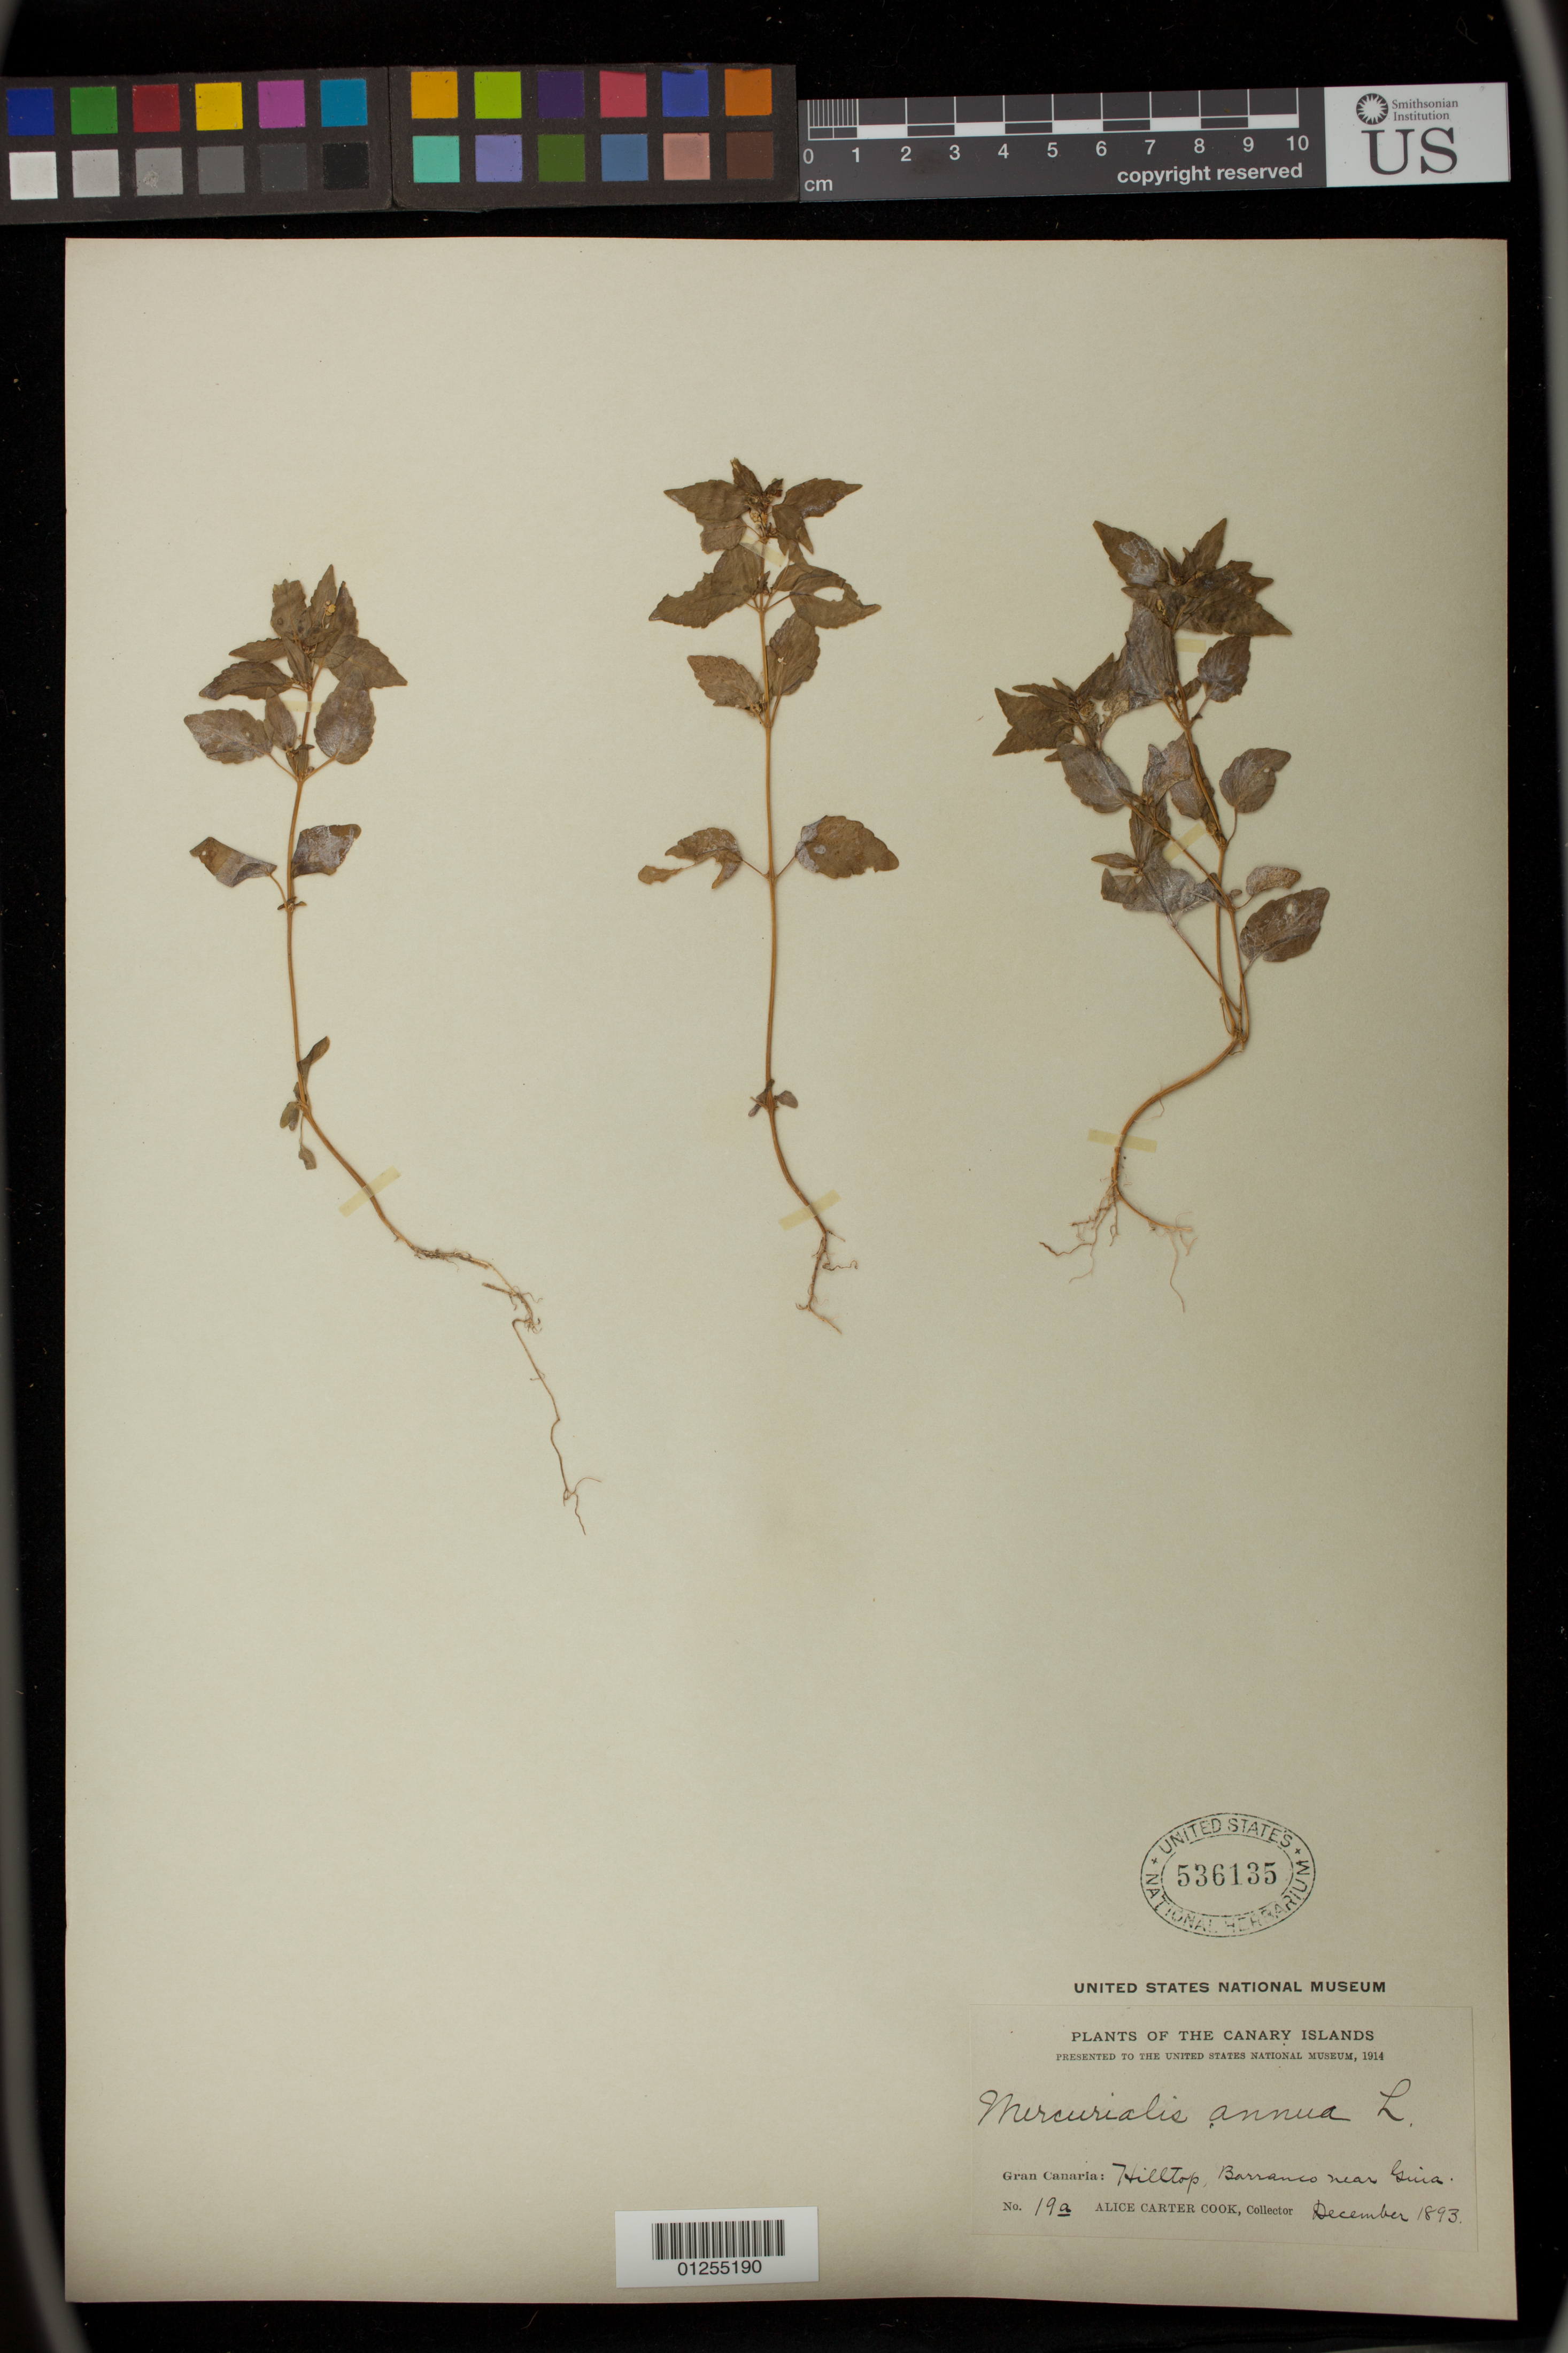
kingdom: Plantae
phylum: Tracheophyta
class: Magnoliopsida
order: Malpighiales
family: Euphorbiaceae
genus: Mercurialis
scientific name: Mercurialis annua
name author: L.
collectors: Alice C. Cook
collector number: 19a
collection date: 1893-12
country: Spain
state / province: Canarias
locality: Gran Canaria: Hilltop, Barranco near Gina.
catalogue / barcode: US 536135